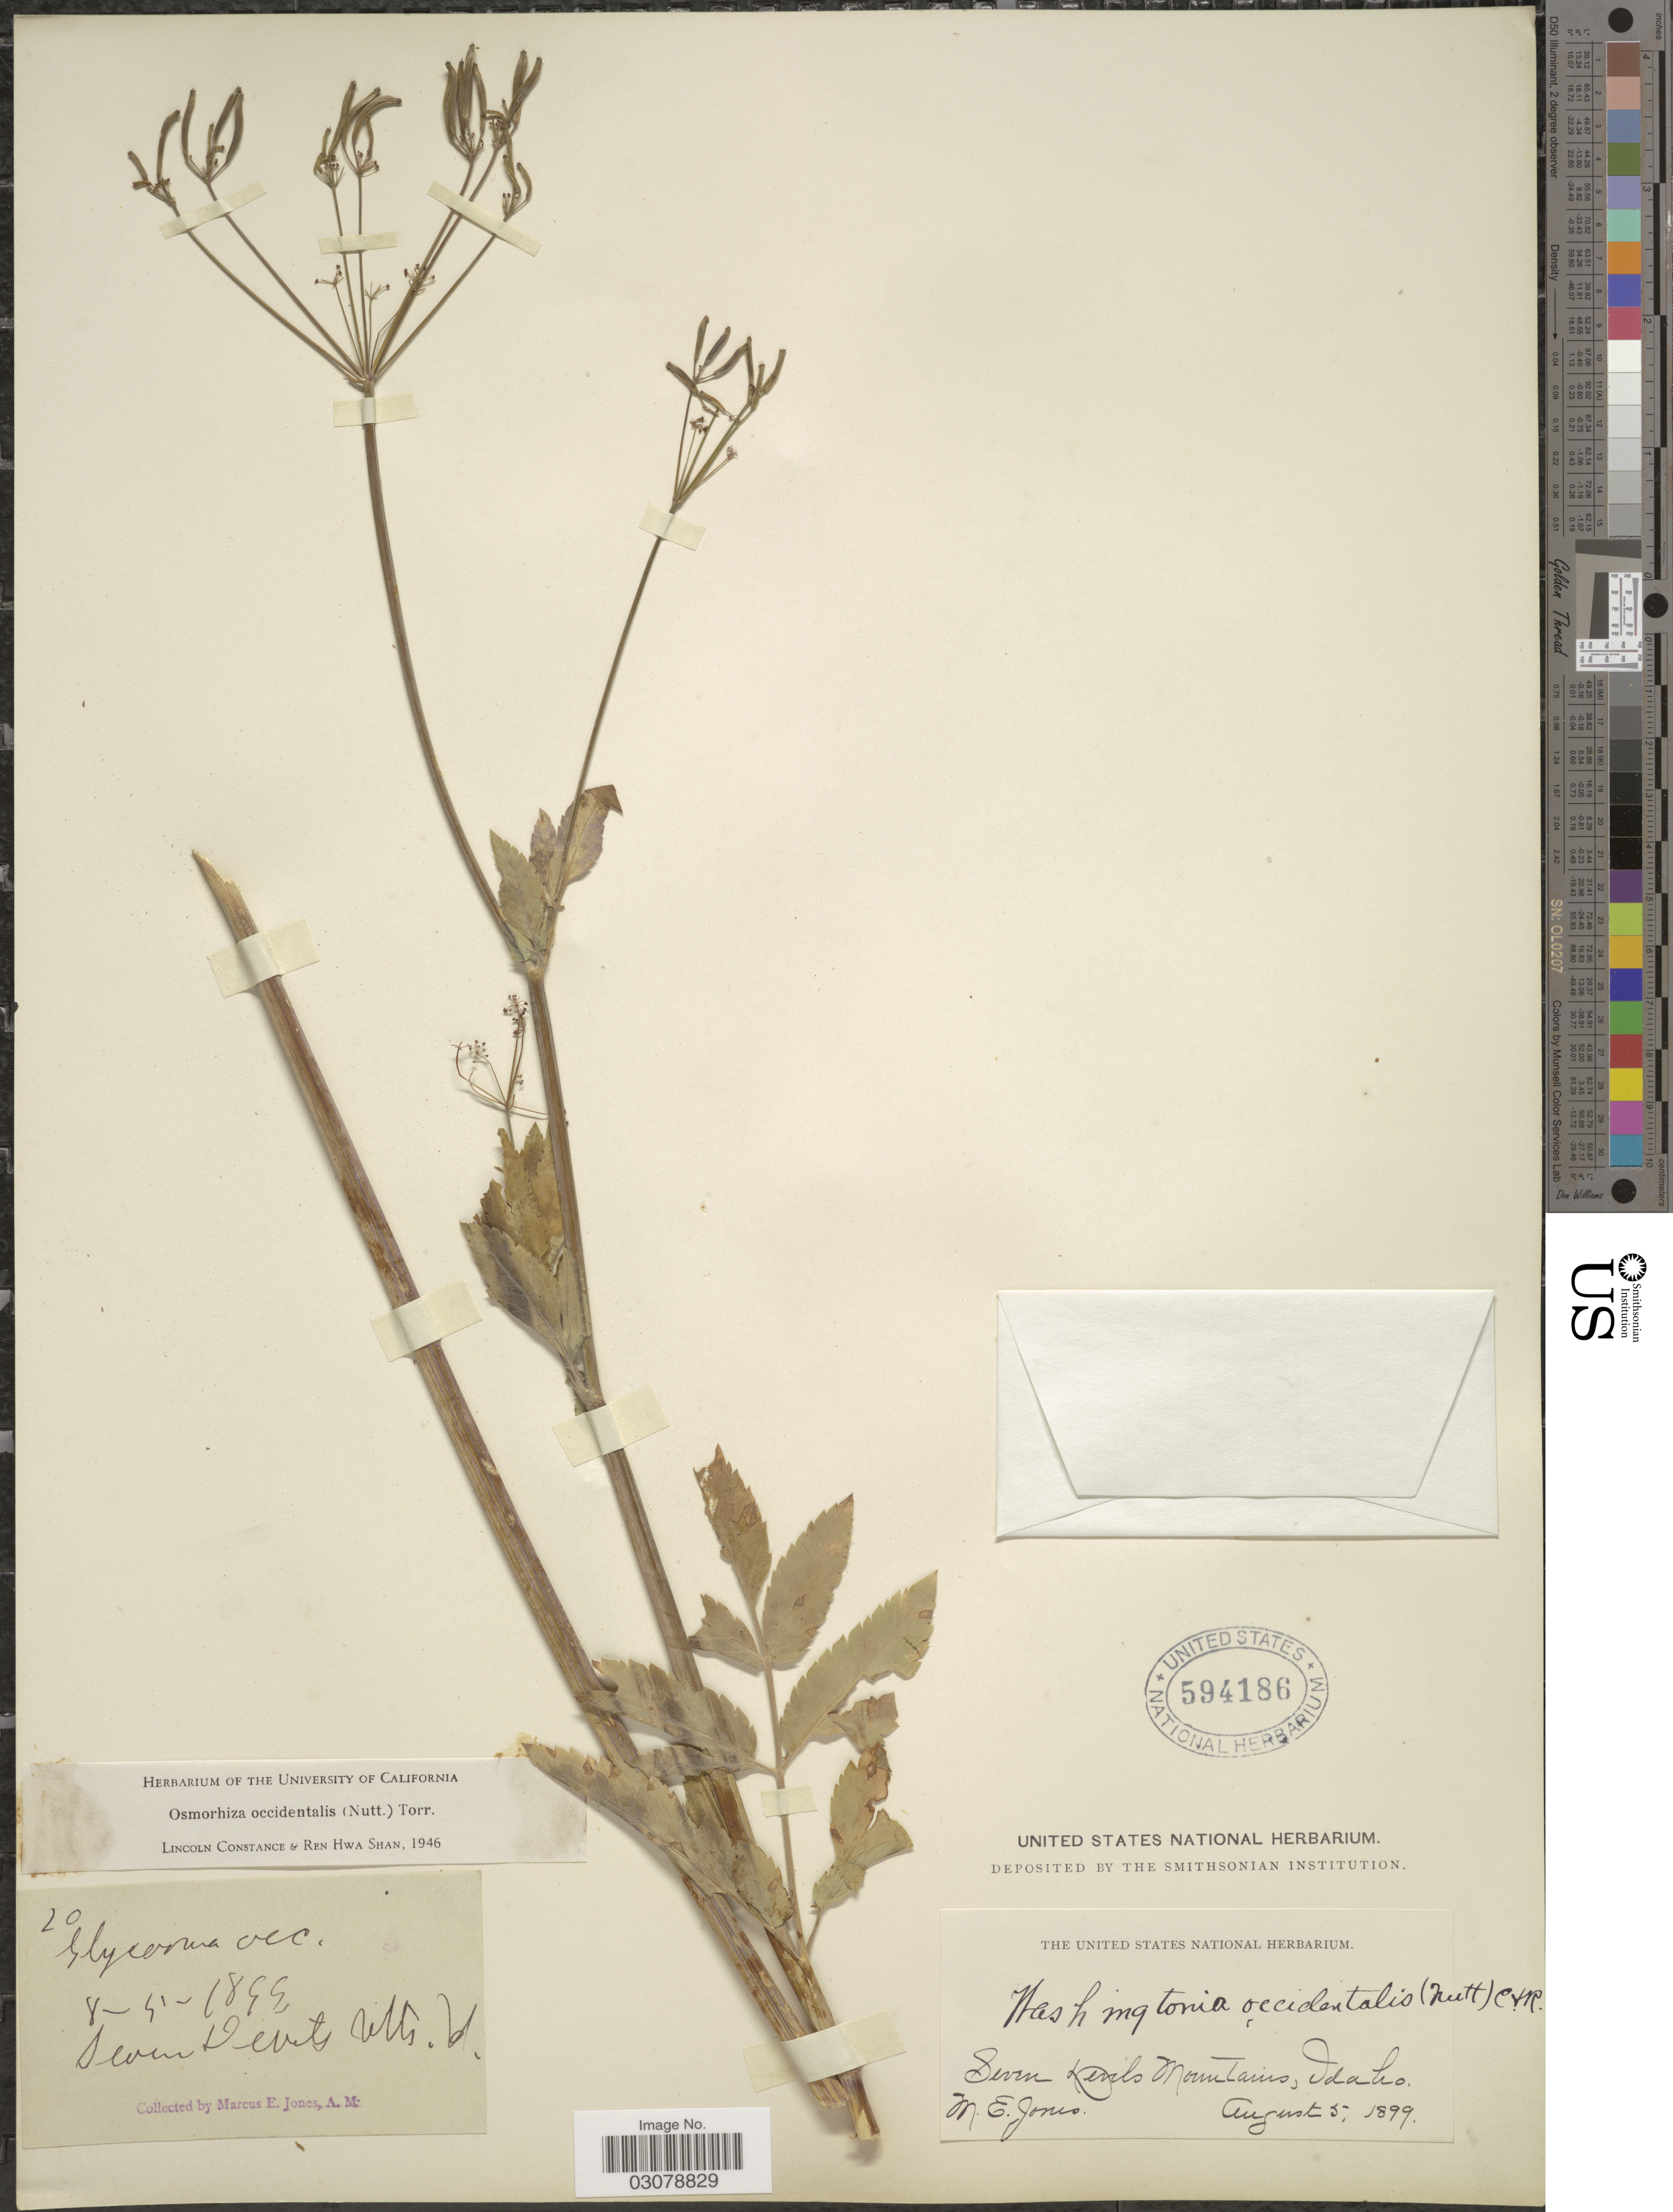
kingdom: Plantae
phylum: Tracheophyta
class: Magnoliopsida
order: Apiales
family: Apiaceae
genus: Osmorhiza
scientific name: Osmorhiza occidentalis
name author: (Nutt.) Torr.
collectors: M. E. Jones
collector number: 20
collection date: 1899-08-05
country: United States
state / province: Idaho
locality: Seven Devils Mountains, Idaho.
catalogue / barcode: US 594186